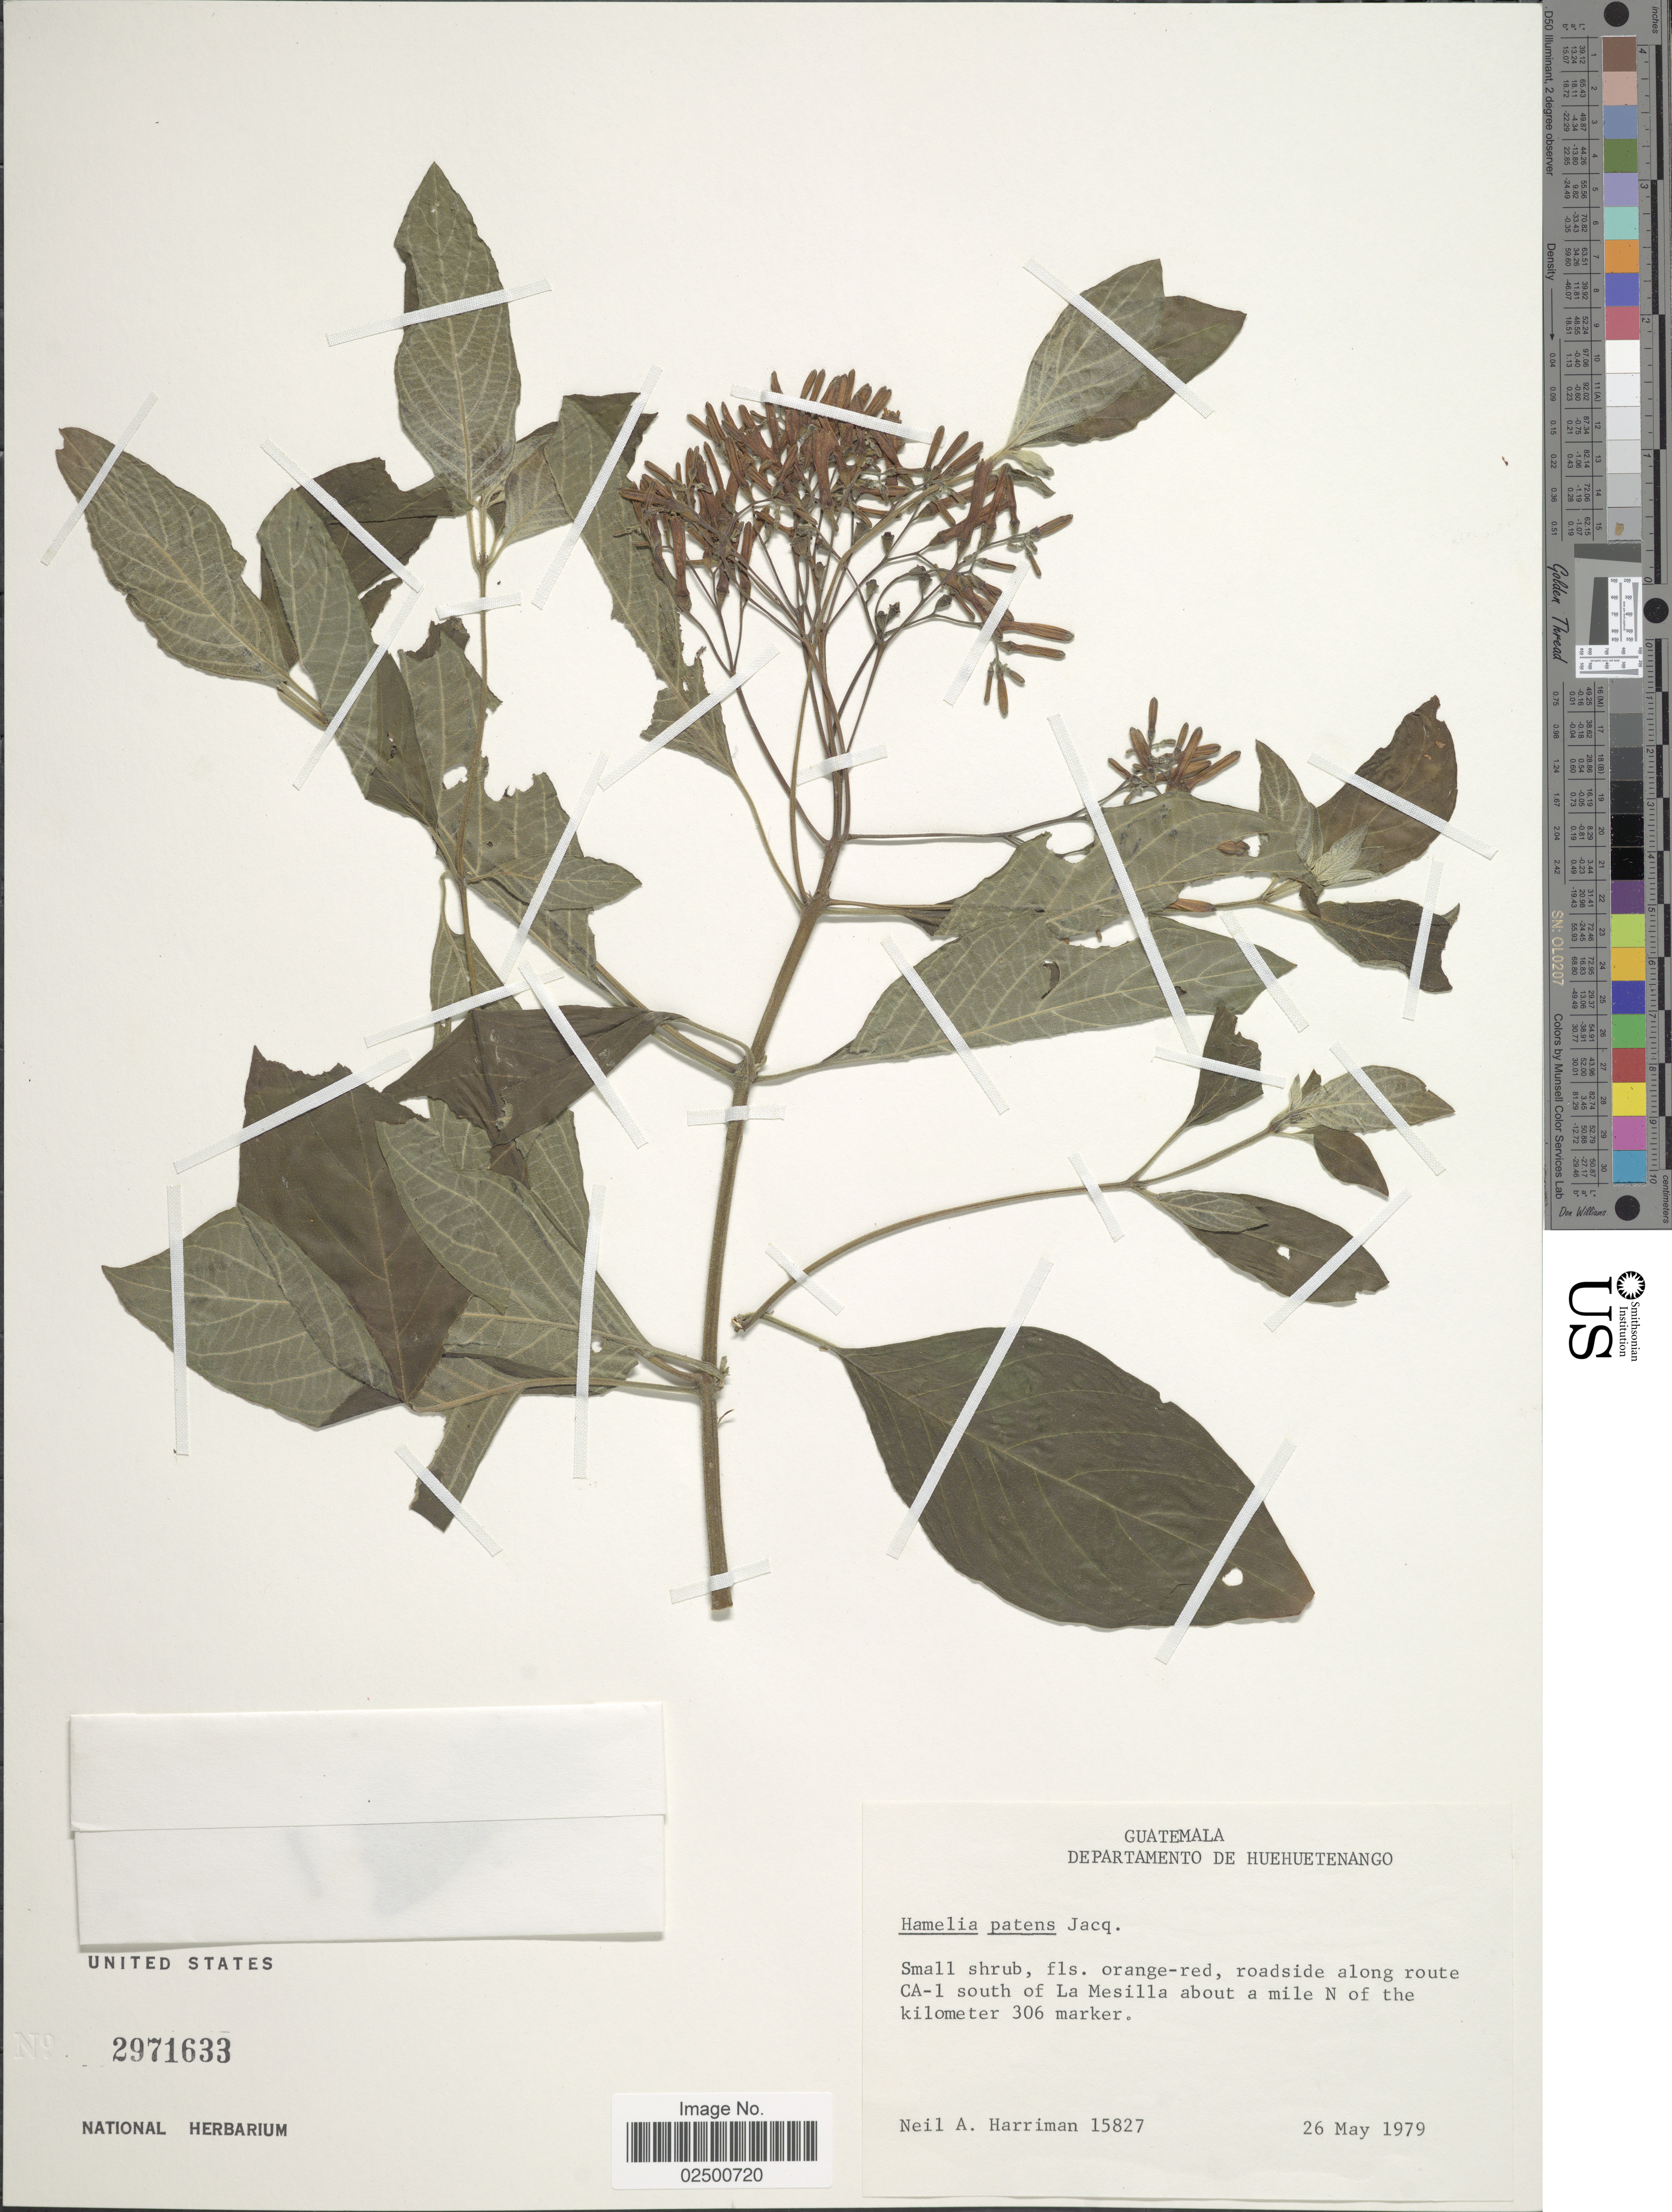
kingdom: Plantae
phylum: Tracheophyta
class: Magnoliopsida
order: Gentianales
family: Rubiaceae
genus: Hamelia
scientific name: Hamelia patens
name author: Jacq.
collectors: N. A. Harriman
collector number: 15827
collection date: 1979-05-26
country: Guatemala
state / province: Huehuetenango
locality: Departamento de Huehuetenango. Roadside along route CA-1 south of La Mesilla about a mile N of the kilometer 306 marker.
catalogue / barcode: US 2971633